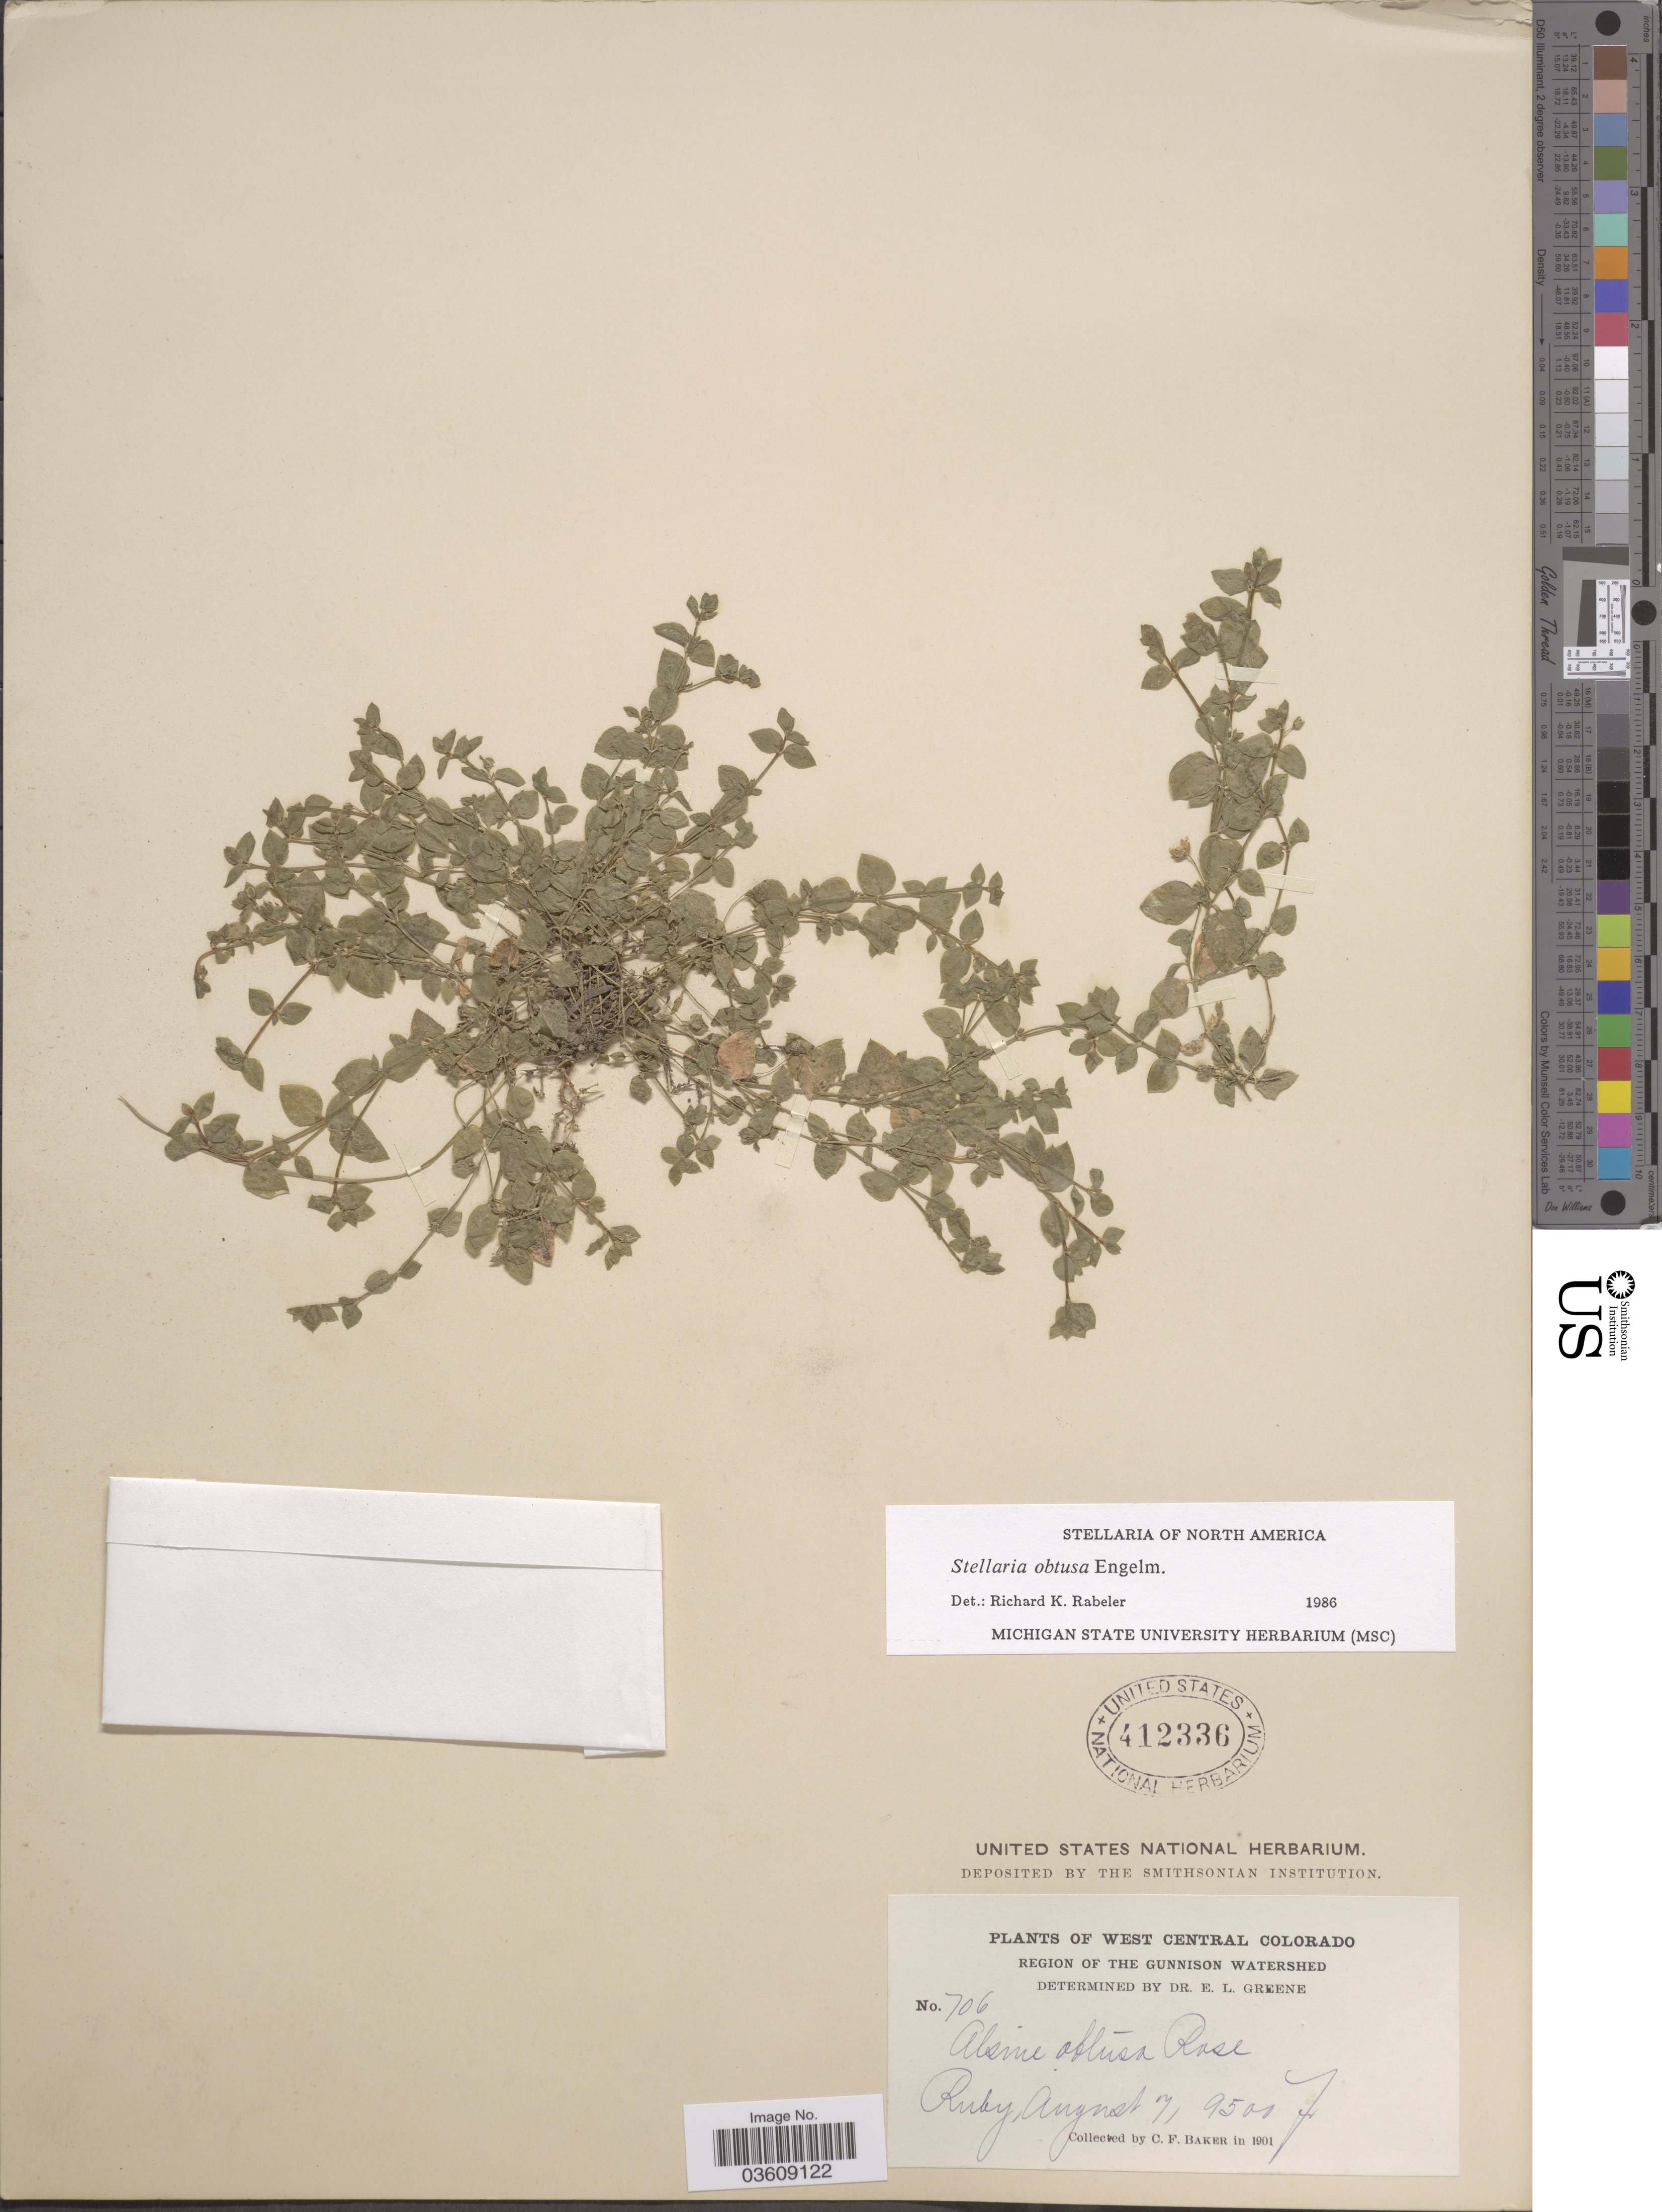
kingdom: Plantae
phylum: Tracheophyta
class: Magnoliopsida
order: Caryophyllales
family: Caryophyllaceae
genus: Engellaria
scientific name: Engellaria obtusa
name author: (Engelm.) Iamonico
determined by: U.S. National Herbarium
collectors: C. F. Baker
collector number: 706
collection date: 1901-08-07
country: United States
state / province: Colorado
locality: West Central Colorado. Region of the Gunnison Watershed. Ruby.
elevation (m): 2896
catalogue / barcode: US 412336